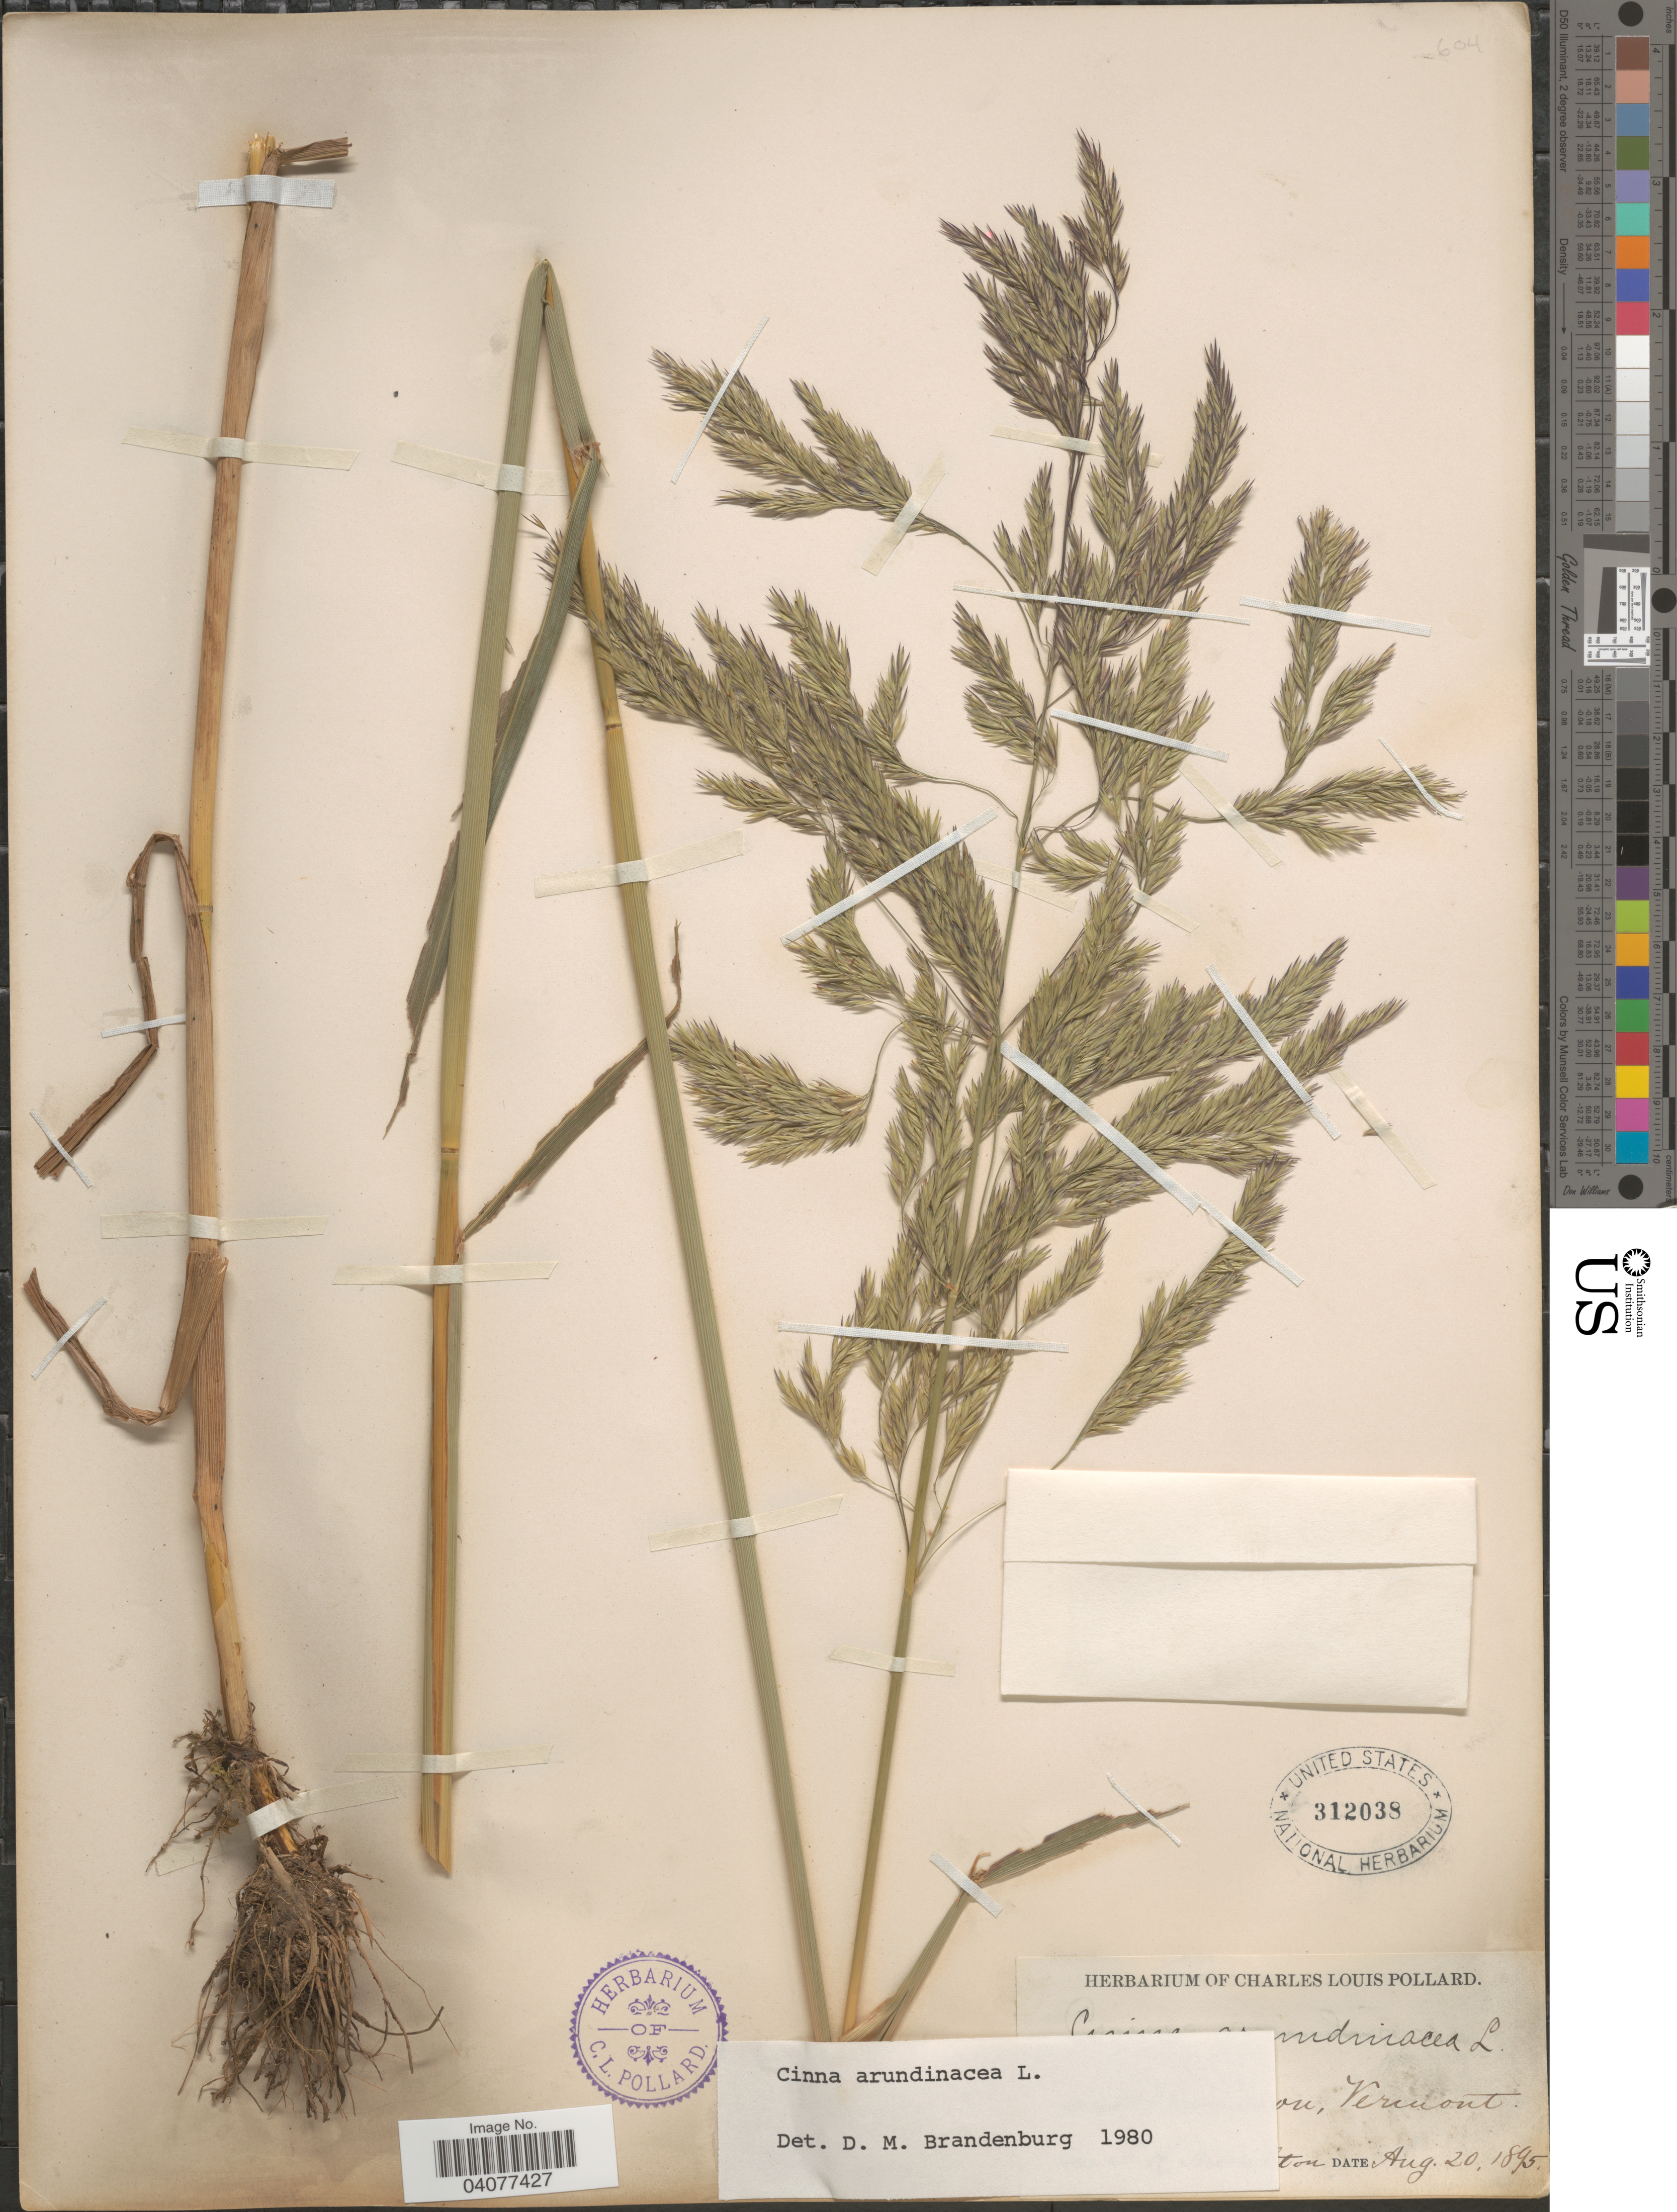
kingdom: Plantae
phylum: Tracheophyta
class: Liliopsida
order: Poales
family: Poaceae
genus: Cinna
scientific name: Cinna arundinacea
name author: L.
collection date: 1895-08-20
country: United States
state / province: Vermont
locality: [illegible text]on. [illegible text]ton.[unsure placement]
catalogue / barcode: US 312038